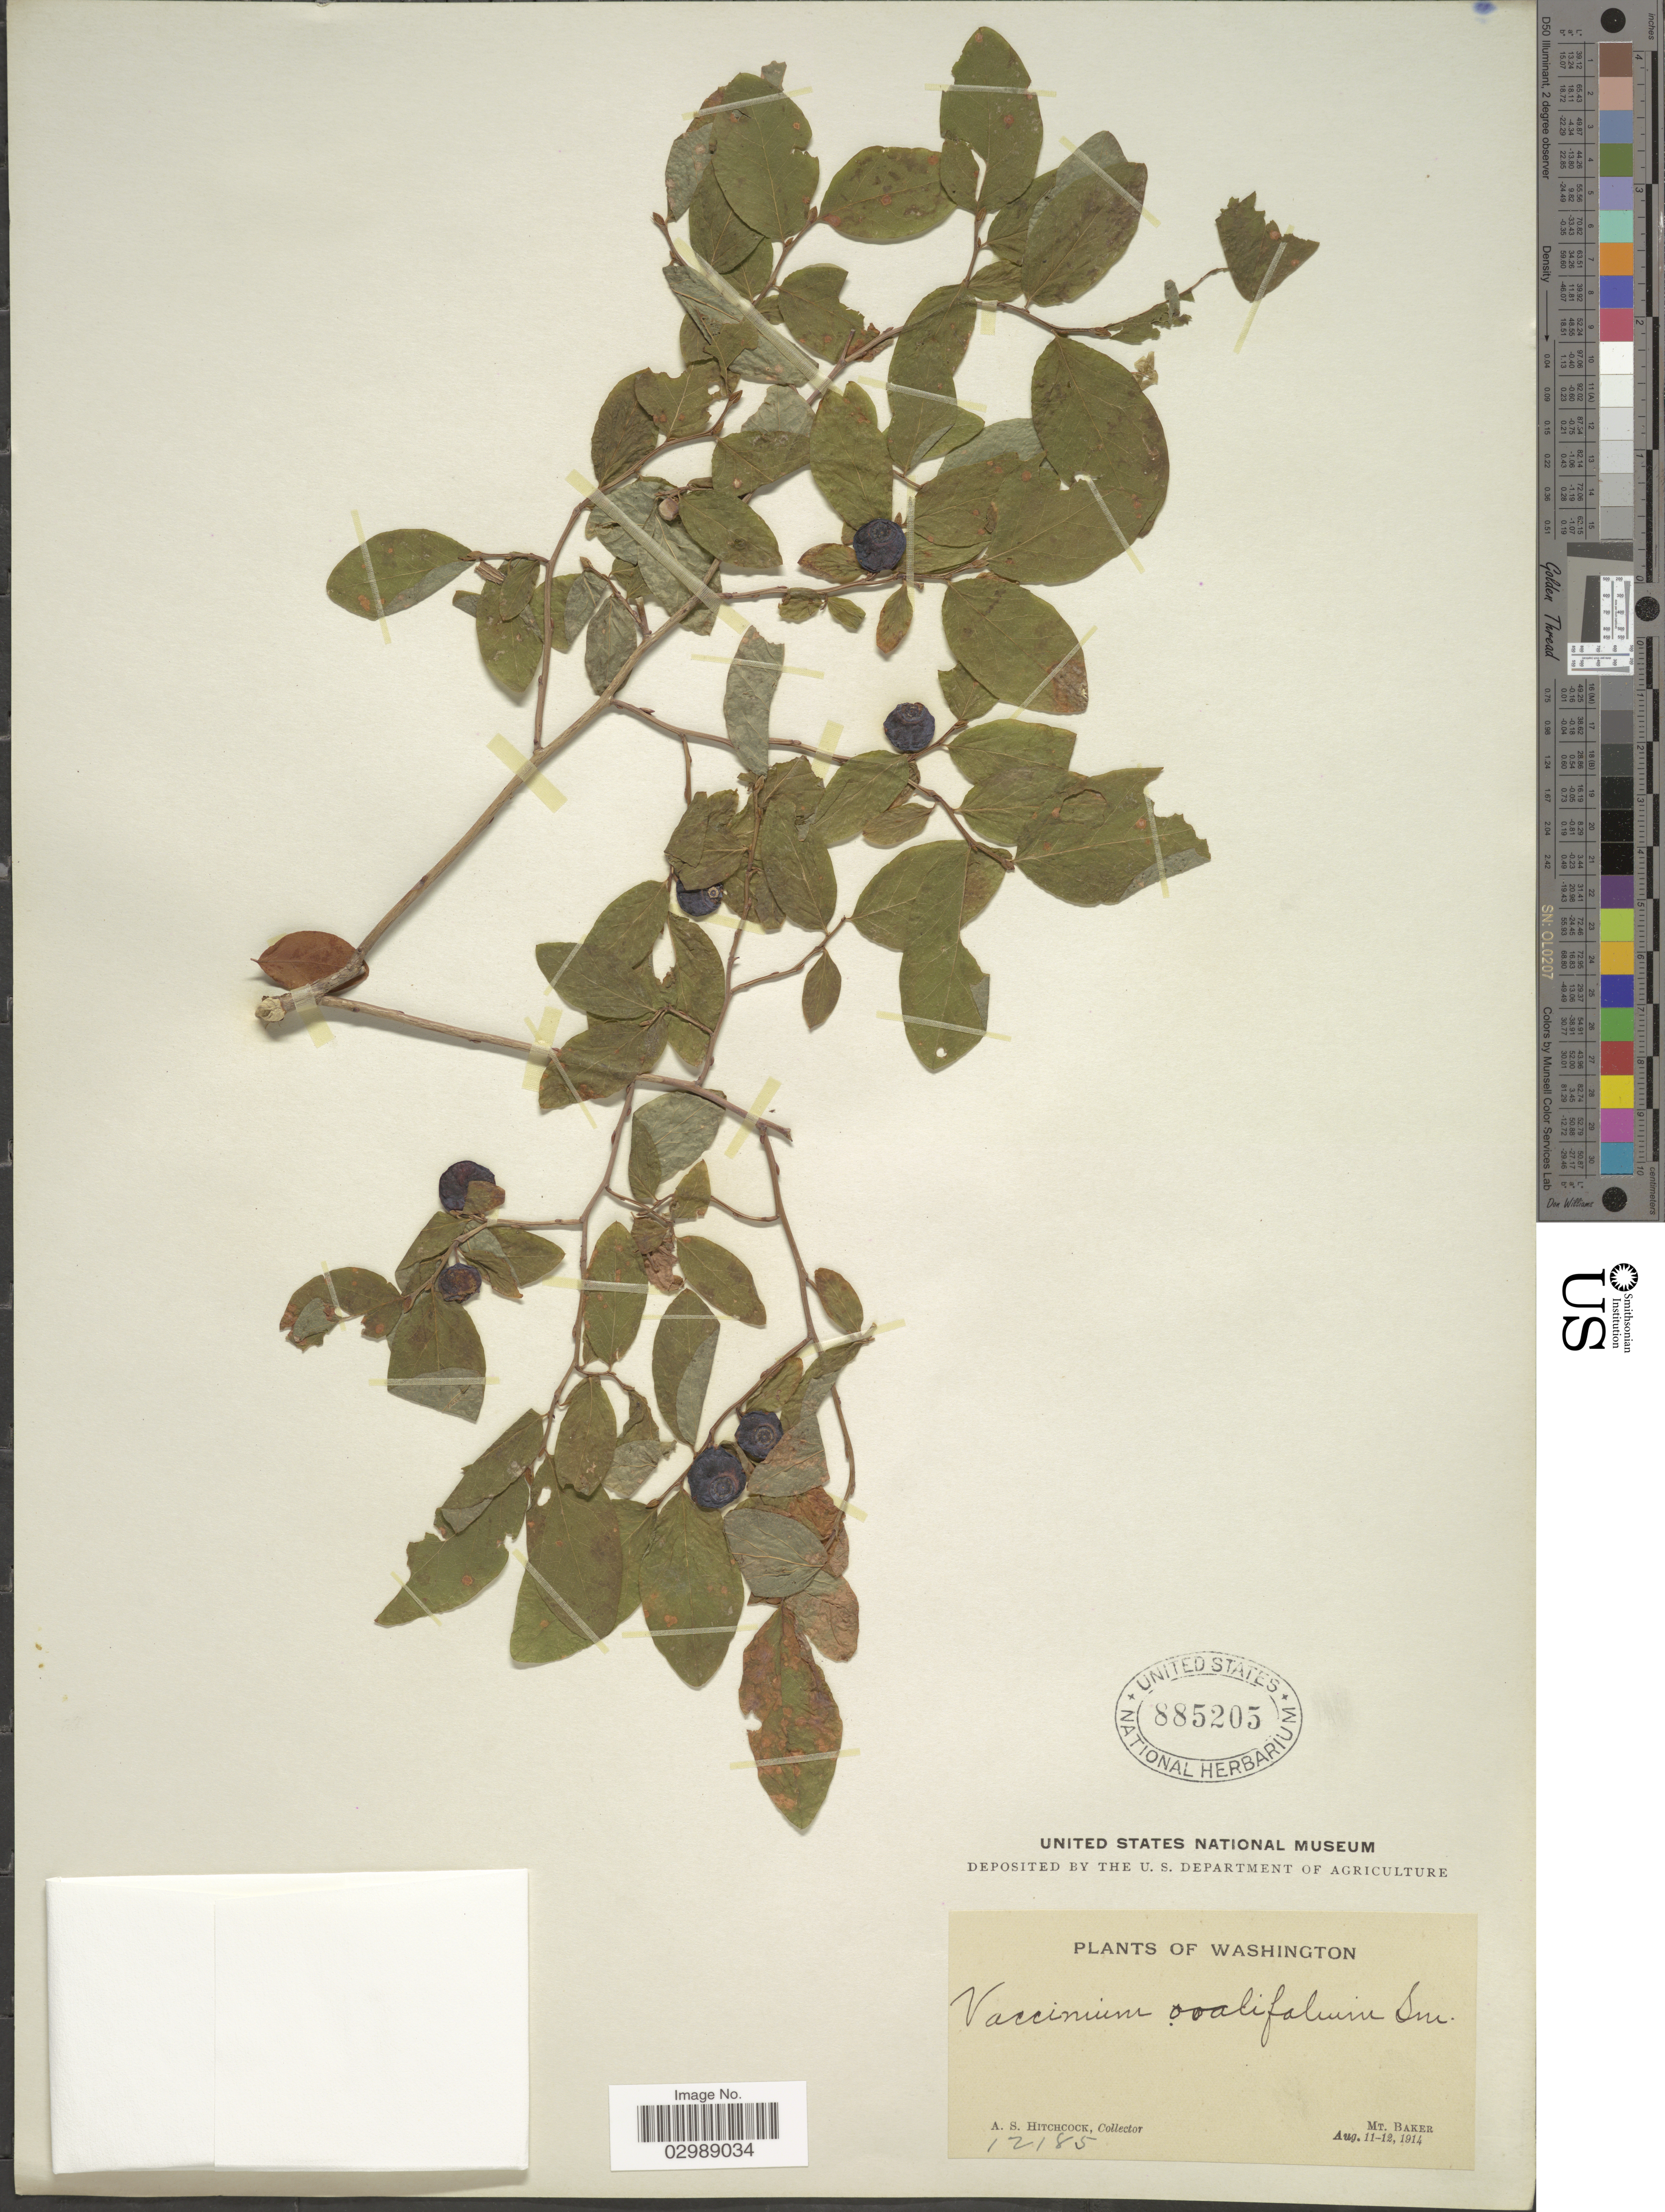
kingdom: Plantae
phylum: Tracheophyta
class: Magnoliopsida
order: Ericales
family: Ericaceae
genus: Vaccinium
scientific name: Vaccinium ovalifolium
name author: Sm.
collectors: A. S. Hitchcock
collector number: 12185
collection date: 1914-08-11/1914-08-12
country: United States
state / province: Washington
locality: Mt. Baker.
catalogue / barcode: US 885205